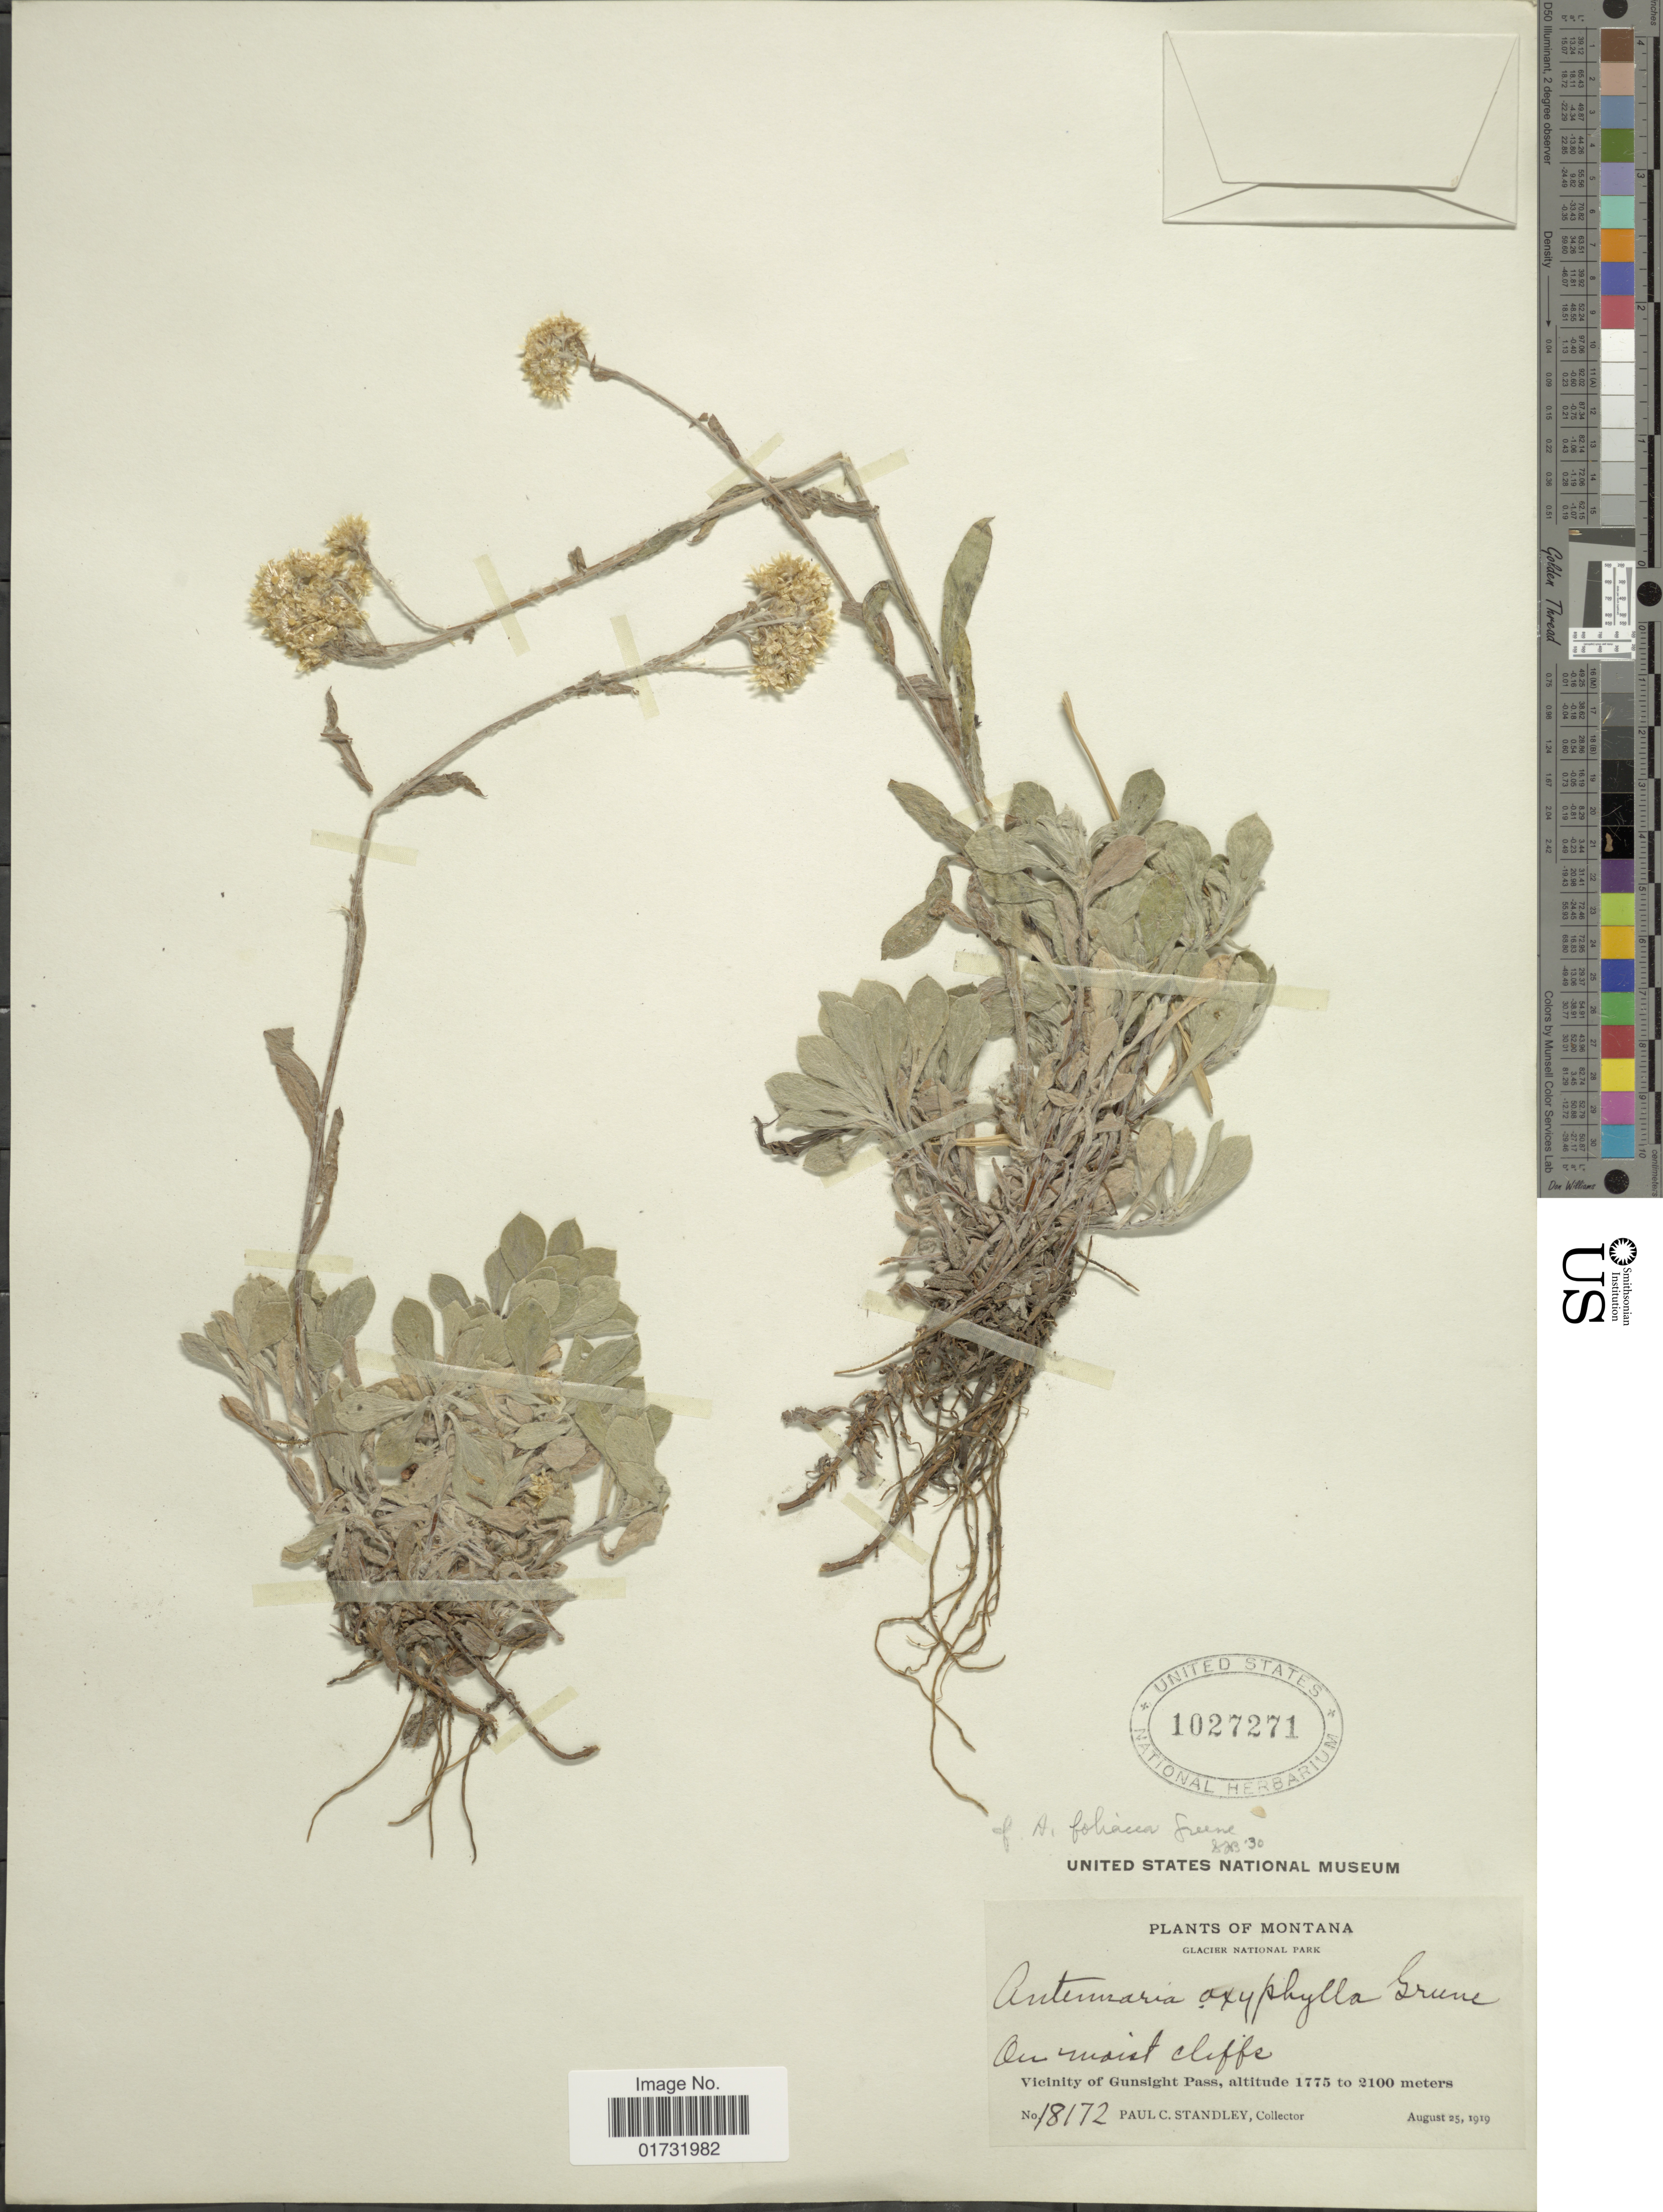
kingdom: Plantae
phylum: Tracheophyta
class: Magnoliopsida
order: Asterales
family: Asteraceae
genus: Antennaria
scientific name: Antennaria oxyphylla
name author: Greene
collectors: P. C. Standley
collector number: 18172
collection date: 1919-08-25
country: United States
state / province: Montana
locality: Glacier National Park. Vicinity of Gunsight Pass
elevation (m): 1775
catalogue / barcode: US 1027271